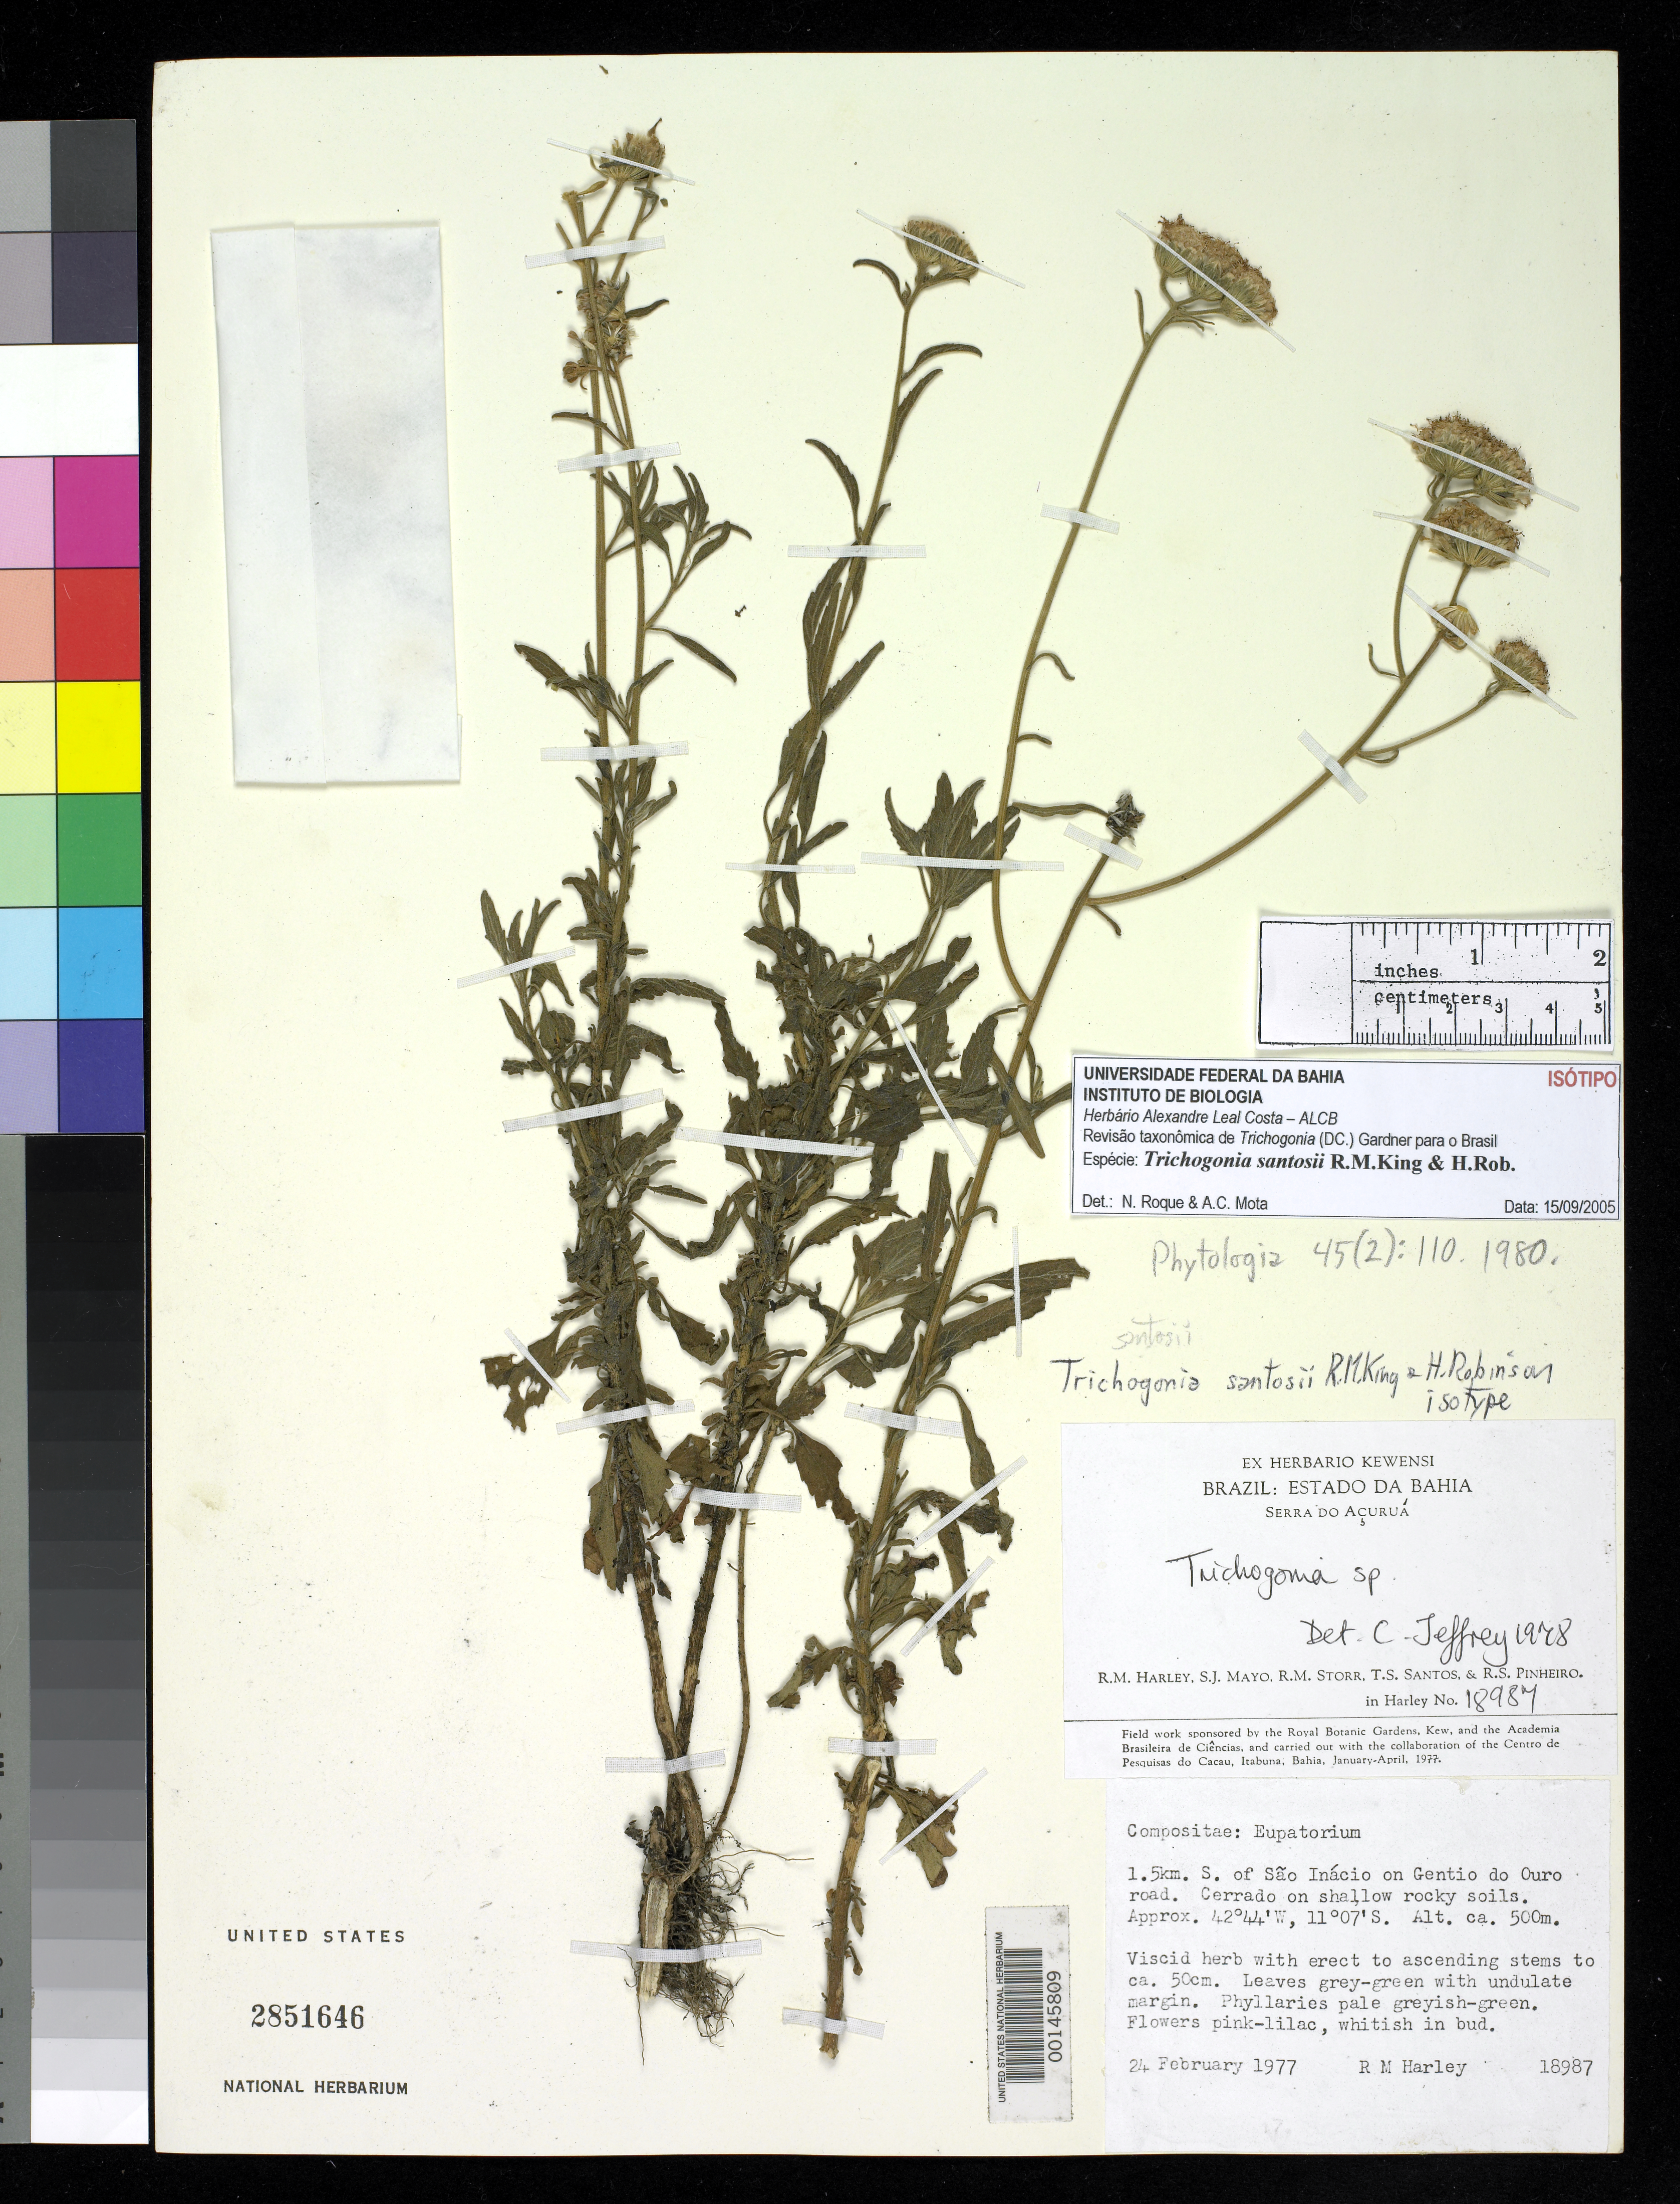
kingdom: Plantae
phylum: Tracheophyta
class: Magnoliopsida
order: Asterales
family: Asteraceae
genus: Trichogonia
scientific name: Trichogonia santosii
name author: R.M. King & H. Rob.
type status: Isotype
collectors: R. M. Harley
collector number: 18987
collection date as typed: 24 Feb 1977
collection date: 1977-02-24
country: Brazil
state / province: Bahia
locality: S of Sao Ignacio on Gentio do Ouro Road.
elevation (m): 500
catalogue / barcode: US 2851646